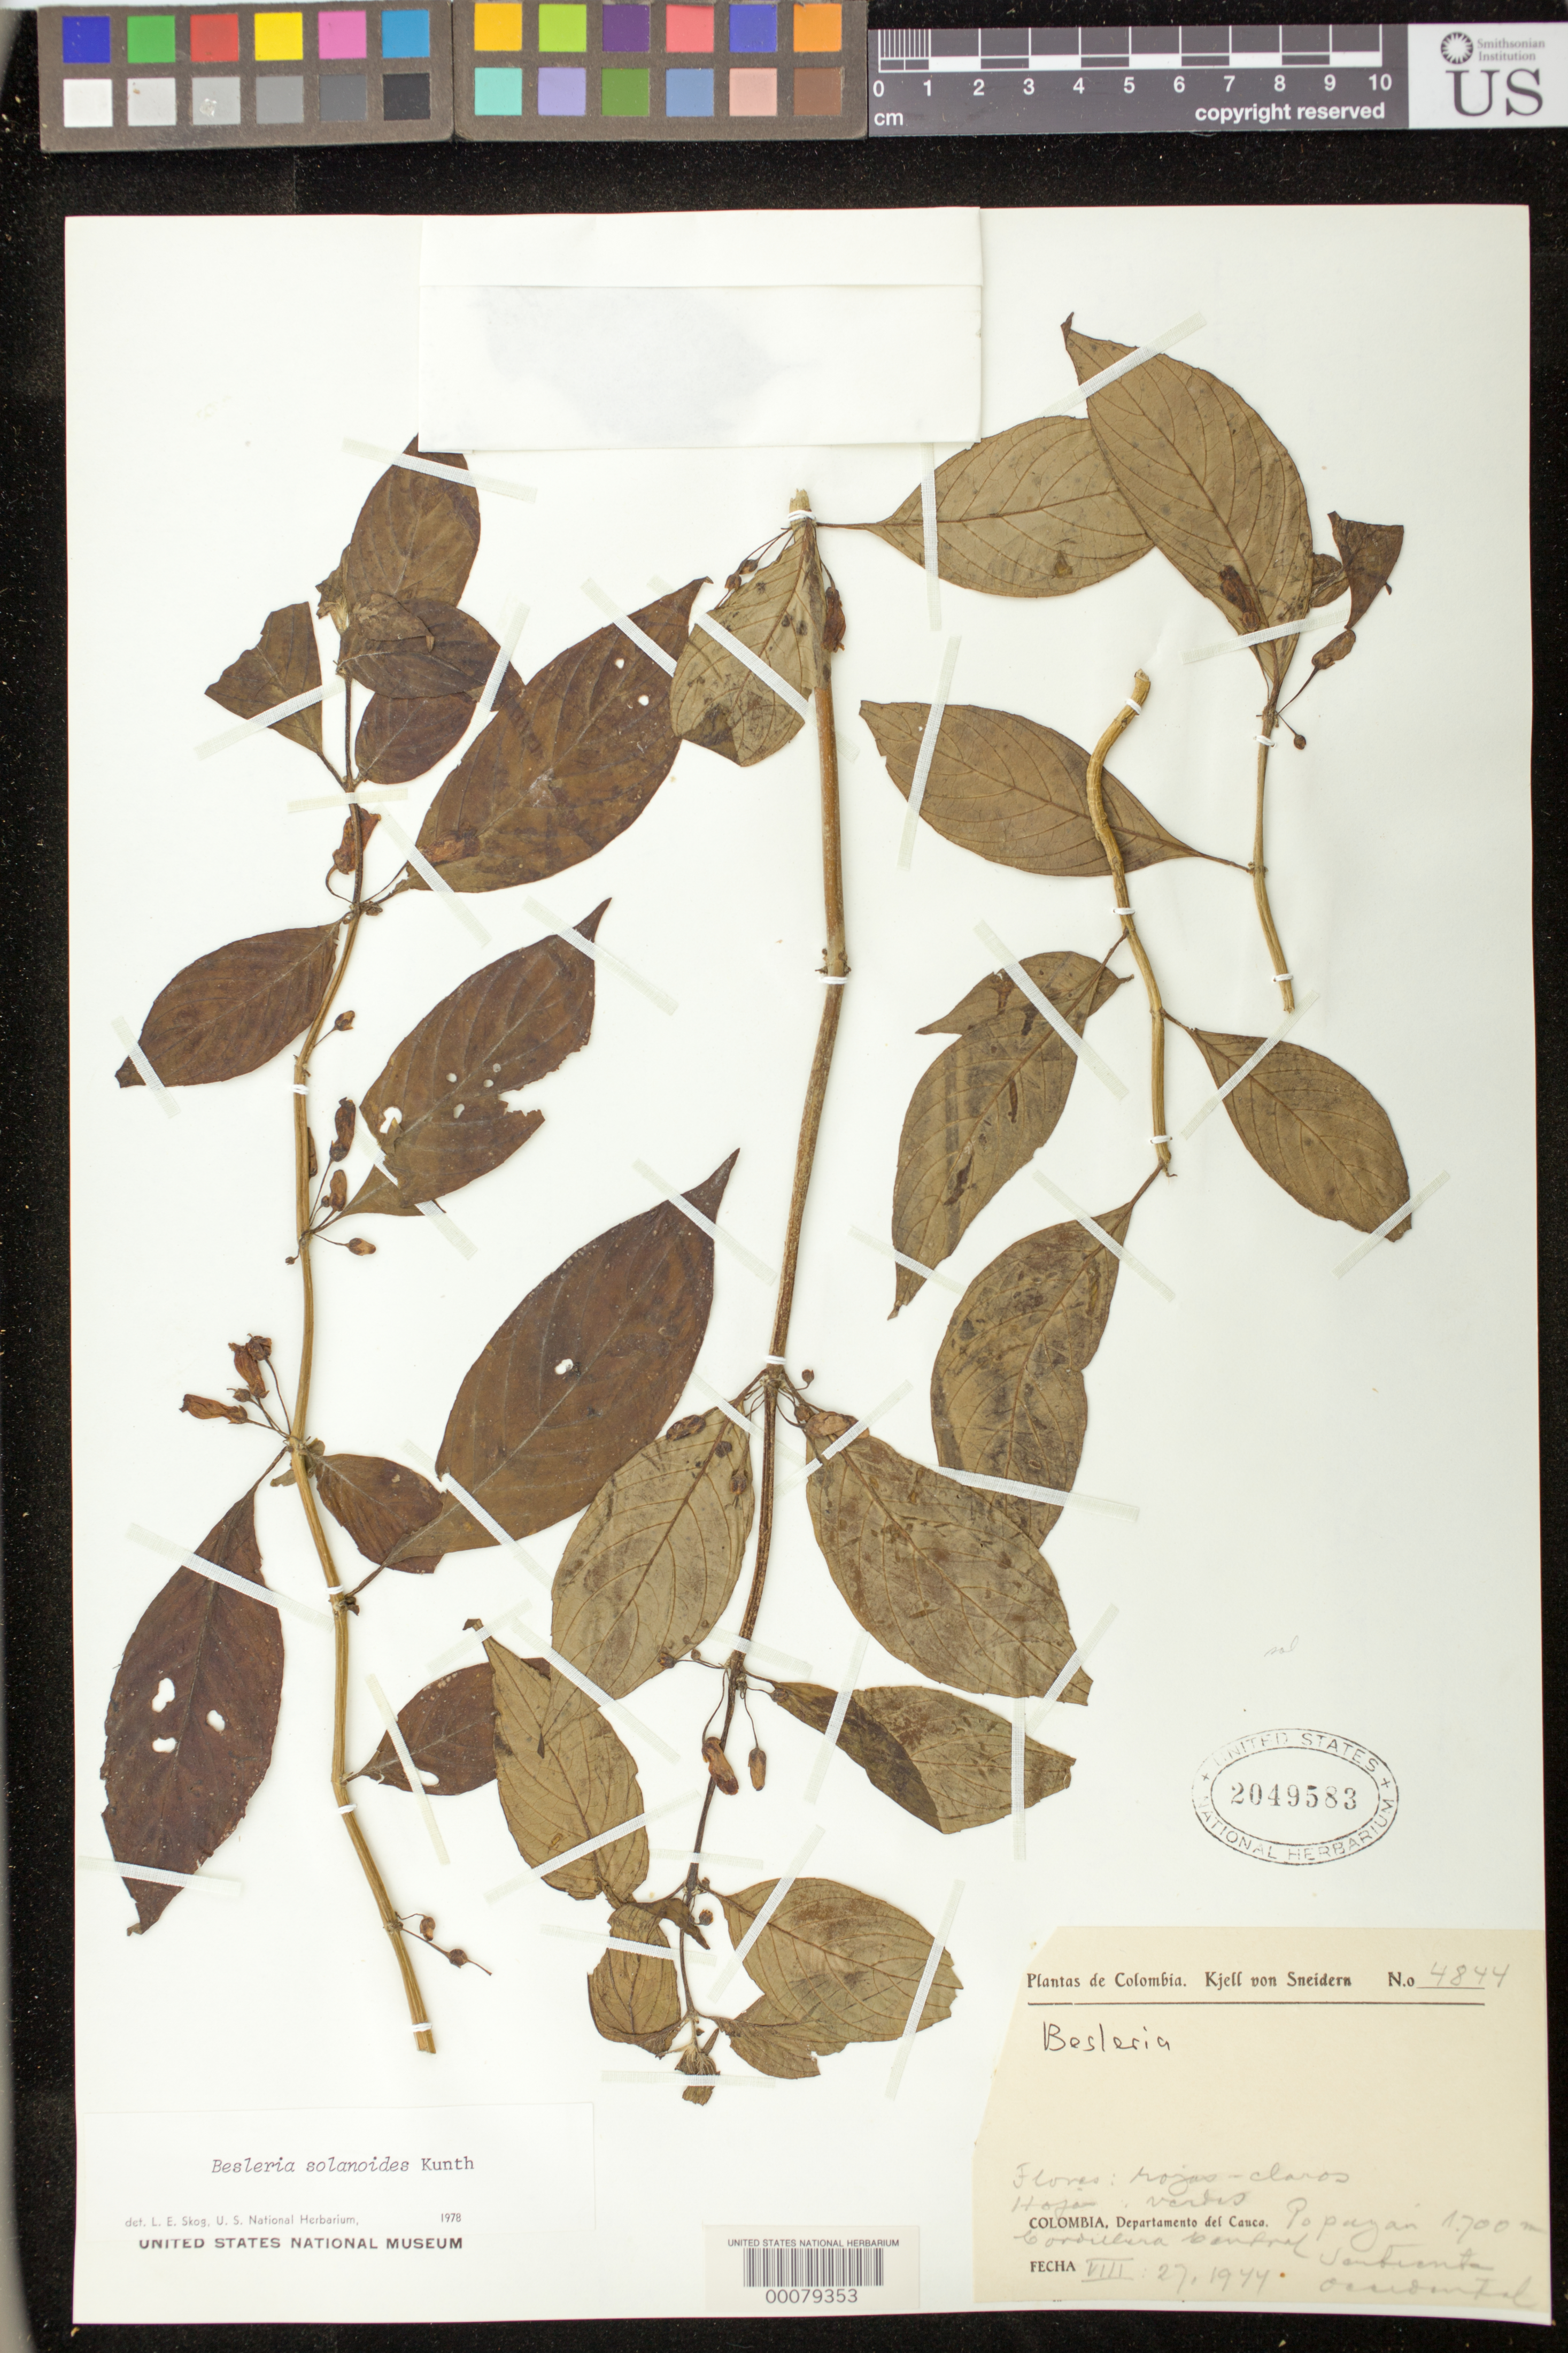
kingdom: Plantae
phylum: Tracheophyta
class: Magnoliopsida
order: Lamiales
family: Gesneriaceae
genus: Besleria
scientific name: Besleria solanoides var. solanoides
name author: Kunth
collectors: K. von Sneidern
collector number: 4844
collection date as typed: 27 Aug 1944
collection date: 1944-08-27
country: Colombia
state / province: Cauca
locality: Popayan, Cordillera Central, western slope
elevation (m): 1700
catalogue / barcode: US 2049583